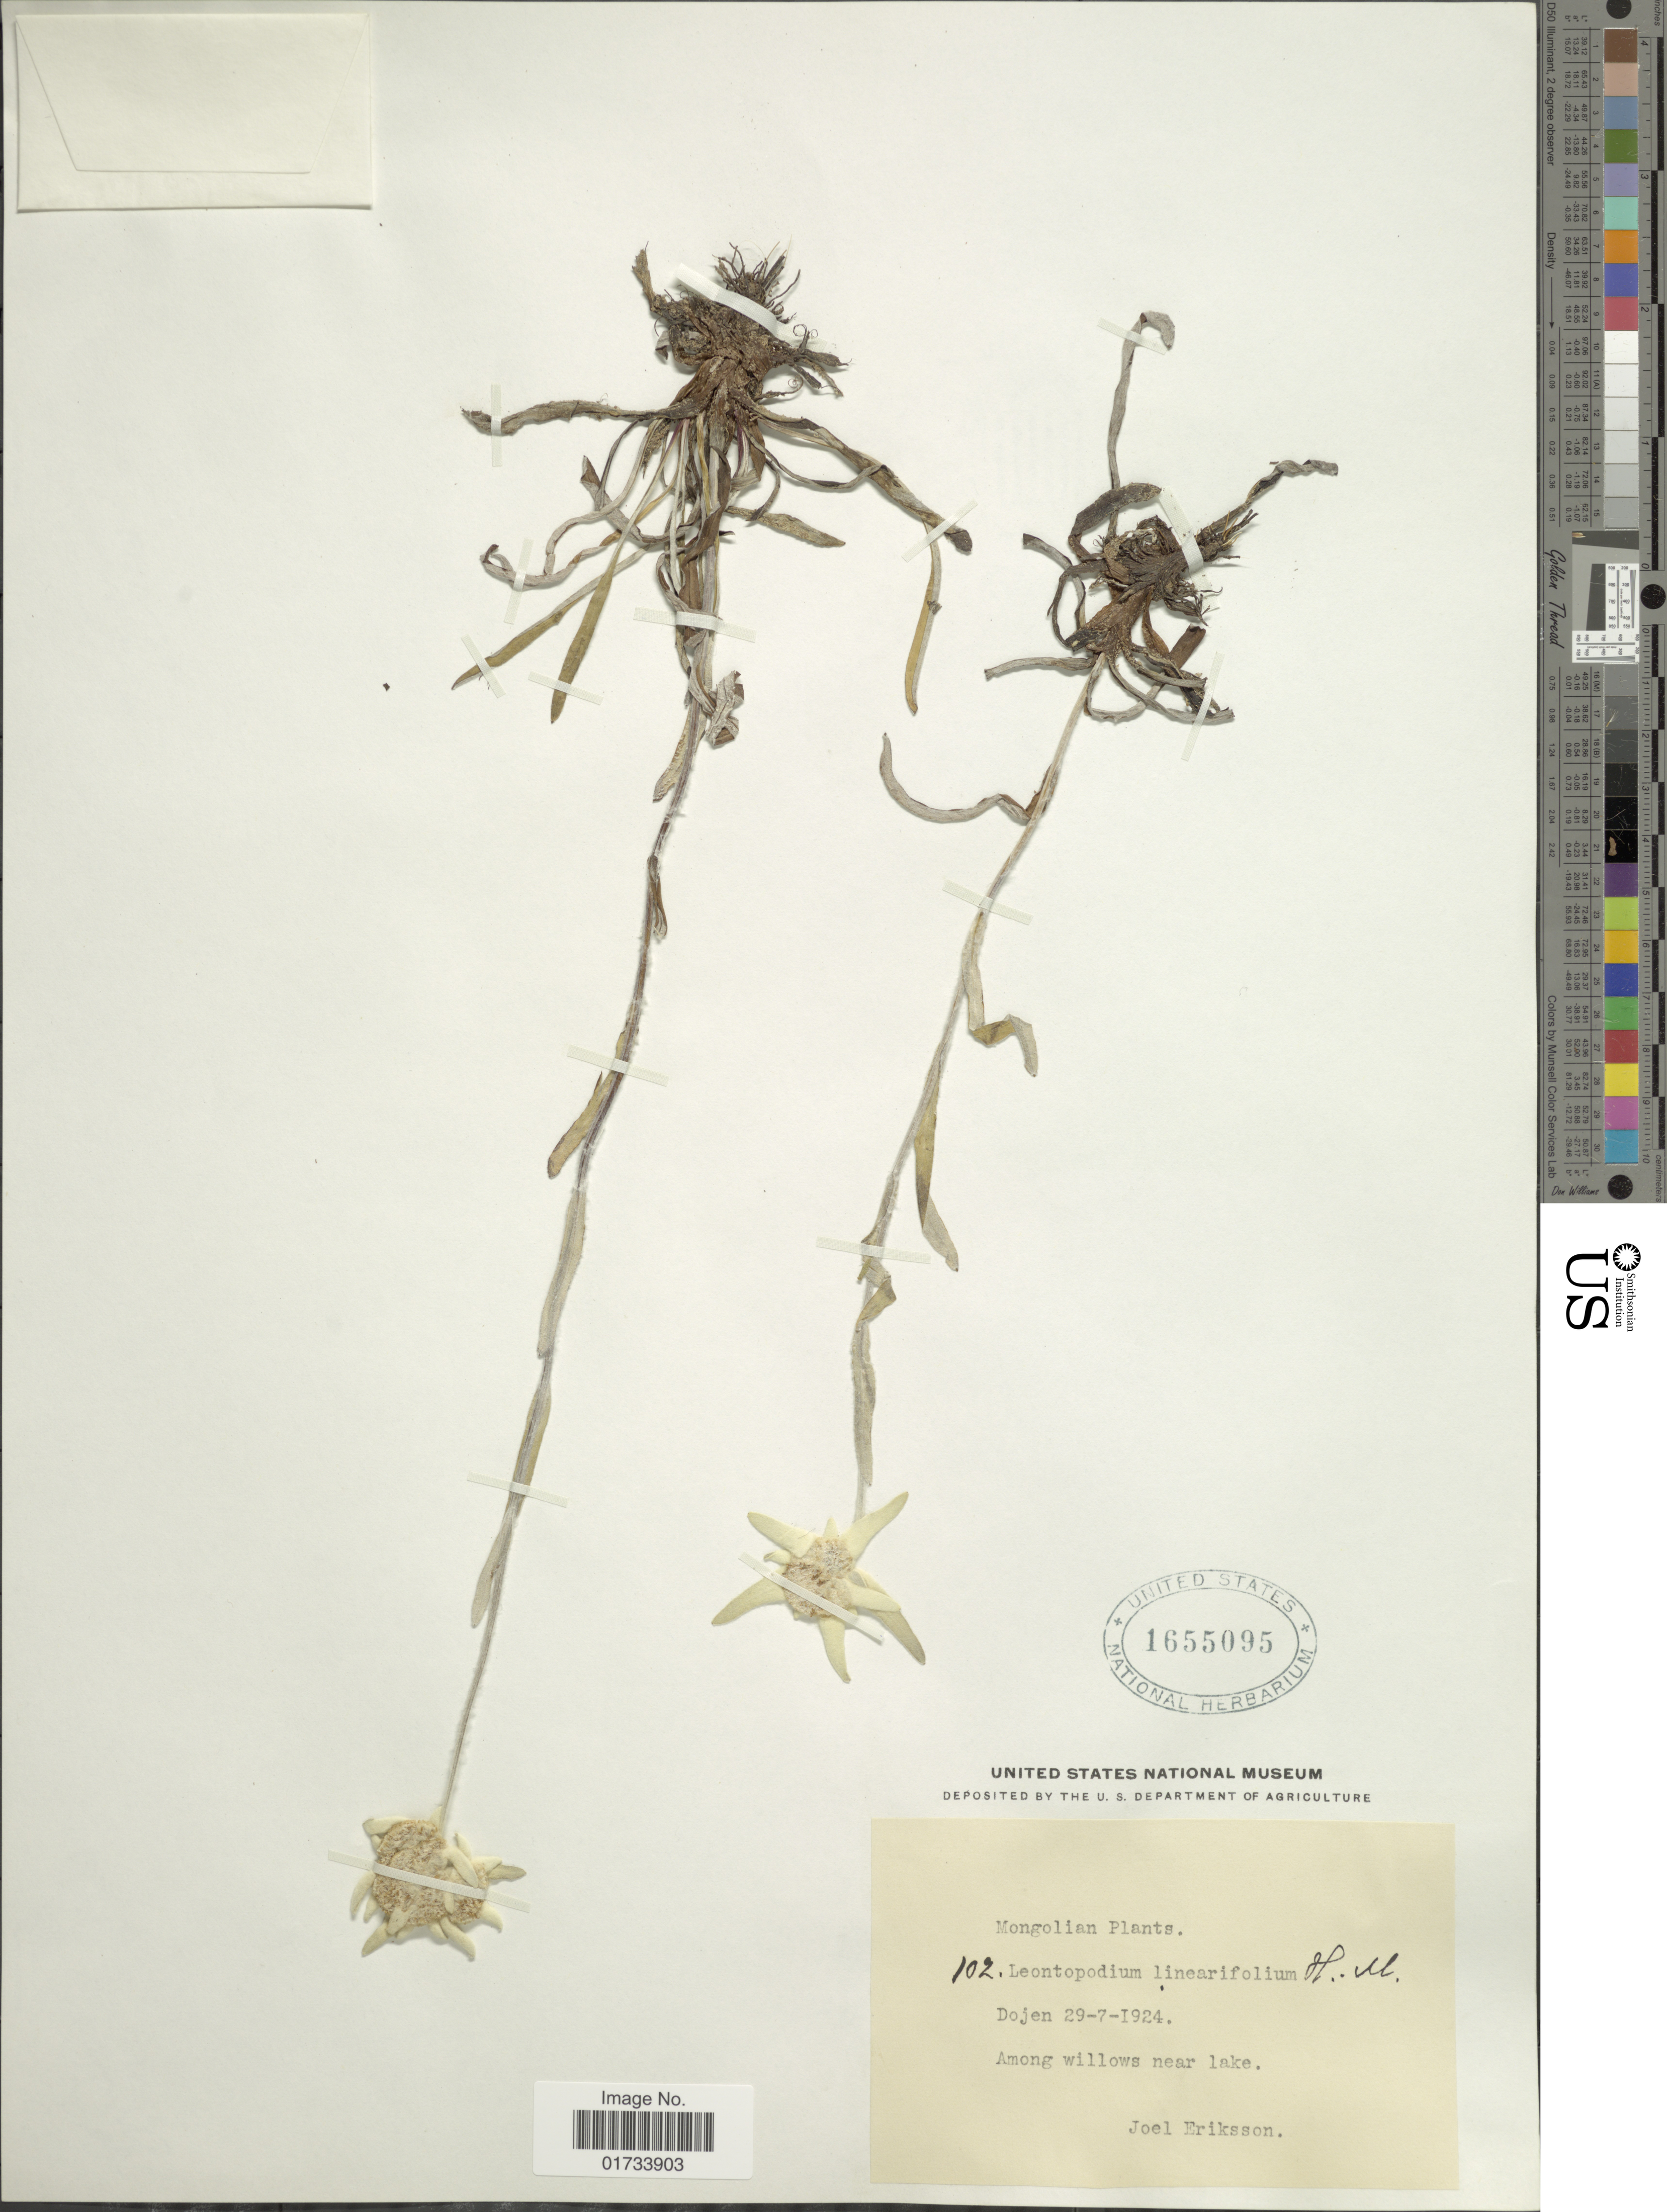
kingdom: Plantae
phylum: Tracheophyta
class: Magnoliopsida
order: Asterales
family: Asteraceae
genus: Leontopodium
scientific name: Leontopodium linearifolium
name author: Ling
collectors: J. Eriksson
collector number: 102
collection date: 1924-07-29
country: China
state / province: Nei Monggol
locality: Mogolia, Dojen, among willows near lake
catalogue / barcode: US 1655095